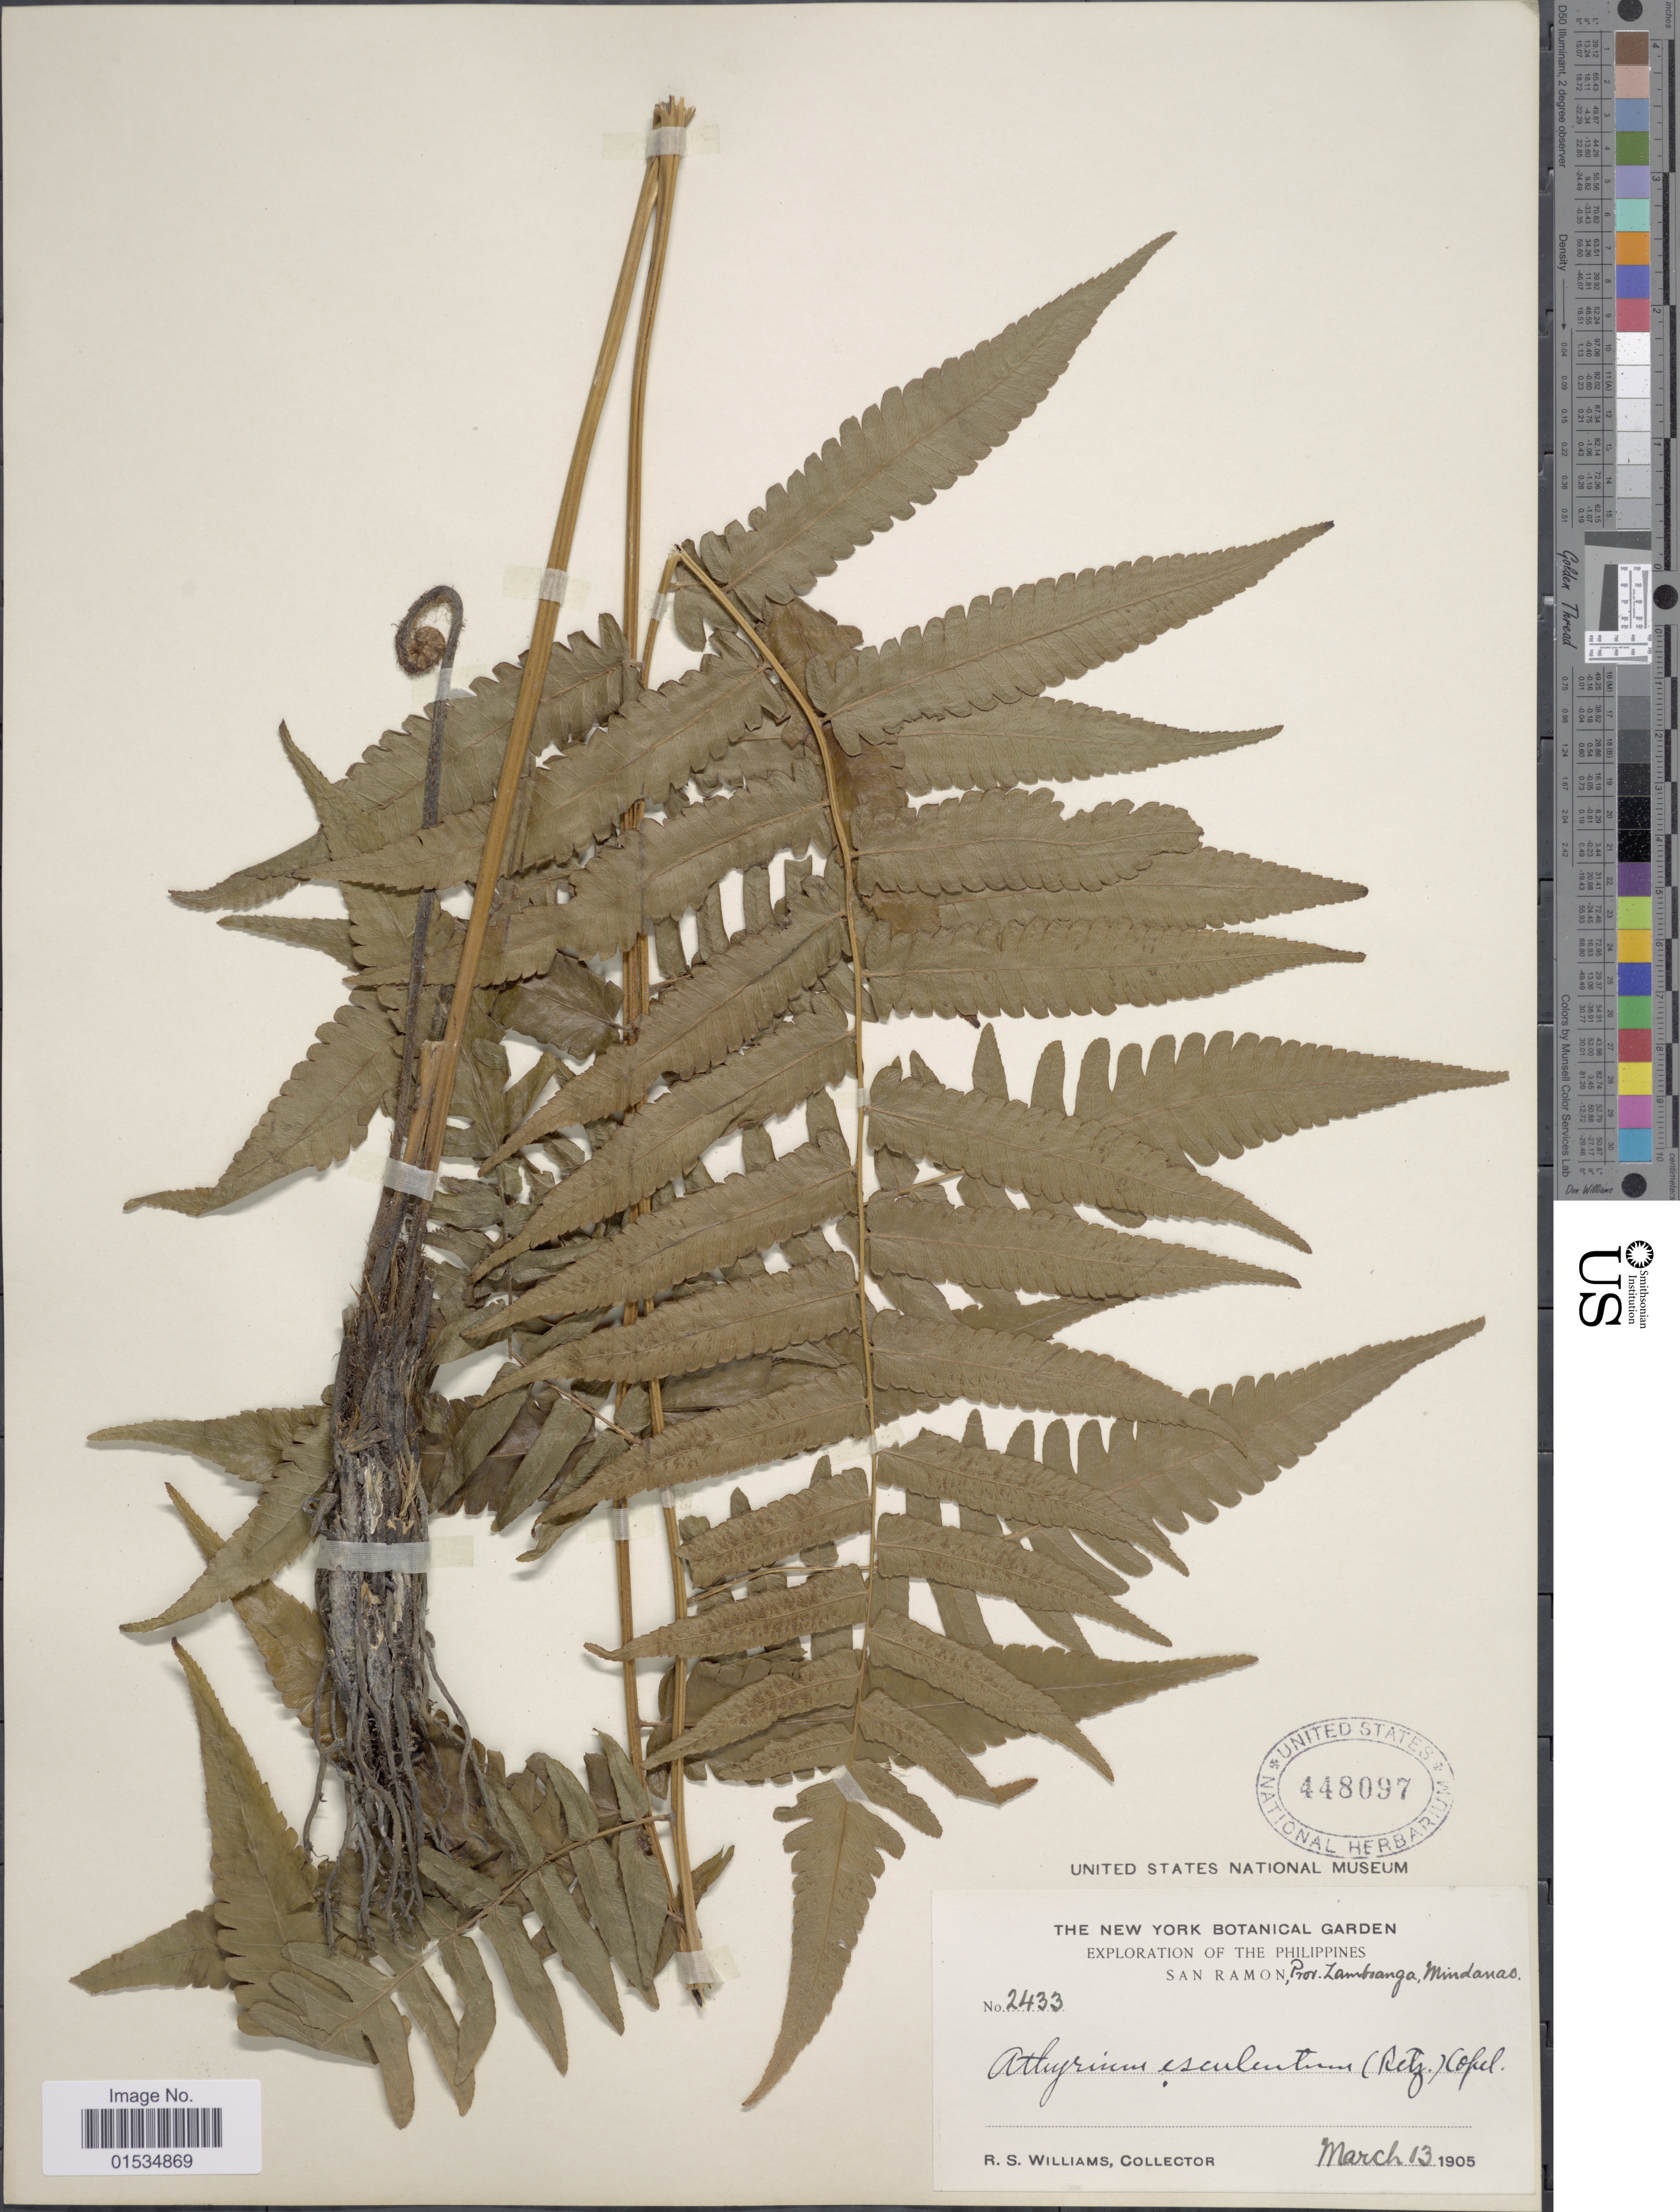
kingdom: Plantae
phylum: Tracheophyta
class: Polypodiopsida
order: Polypodiales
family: Athyriaceae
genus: Diplazium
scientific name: Diplazium esculentum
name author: (Retz.) Sw.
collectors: R. S. Williams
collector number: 2433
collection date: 1905-03-13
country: Philippines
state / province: Zamboanga Peninsula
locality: San Ramon, Prov. Zamboanga, Mindanao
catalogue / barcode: US 448097